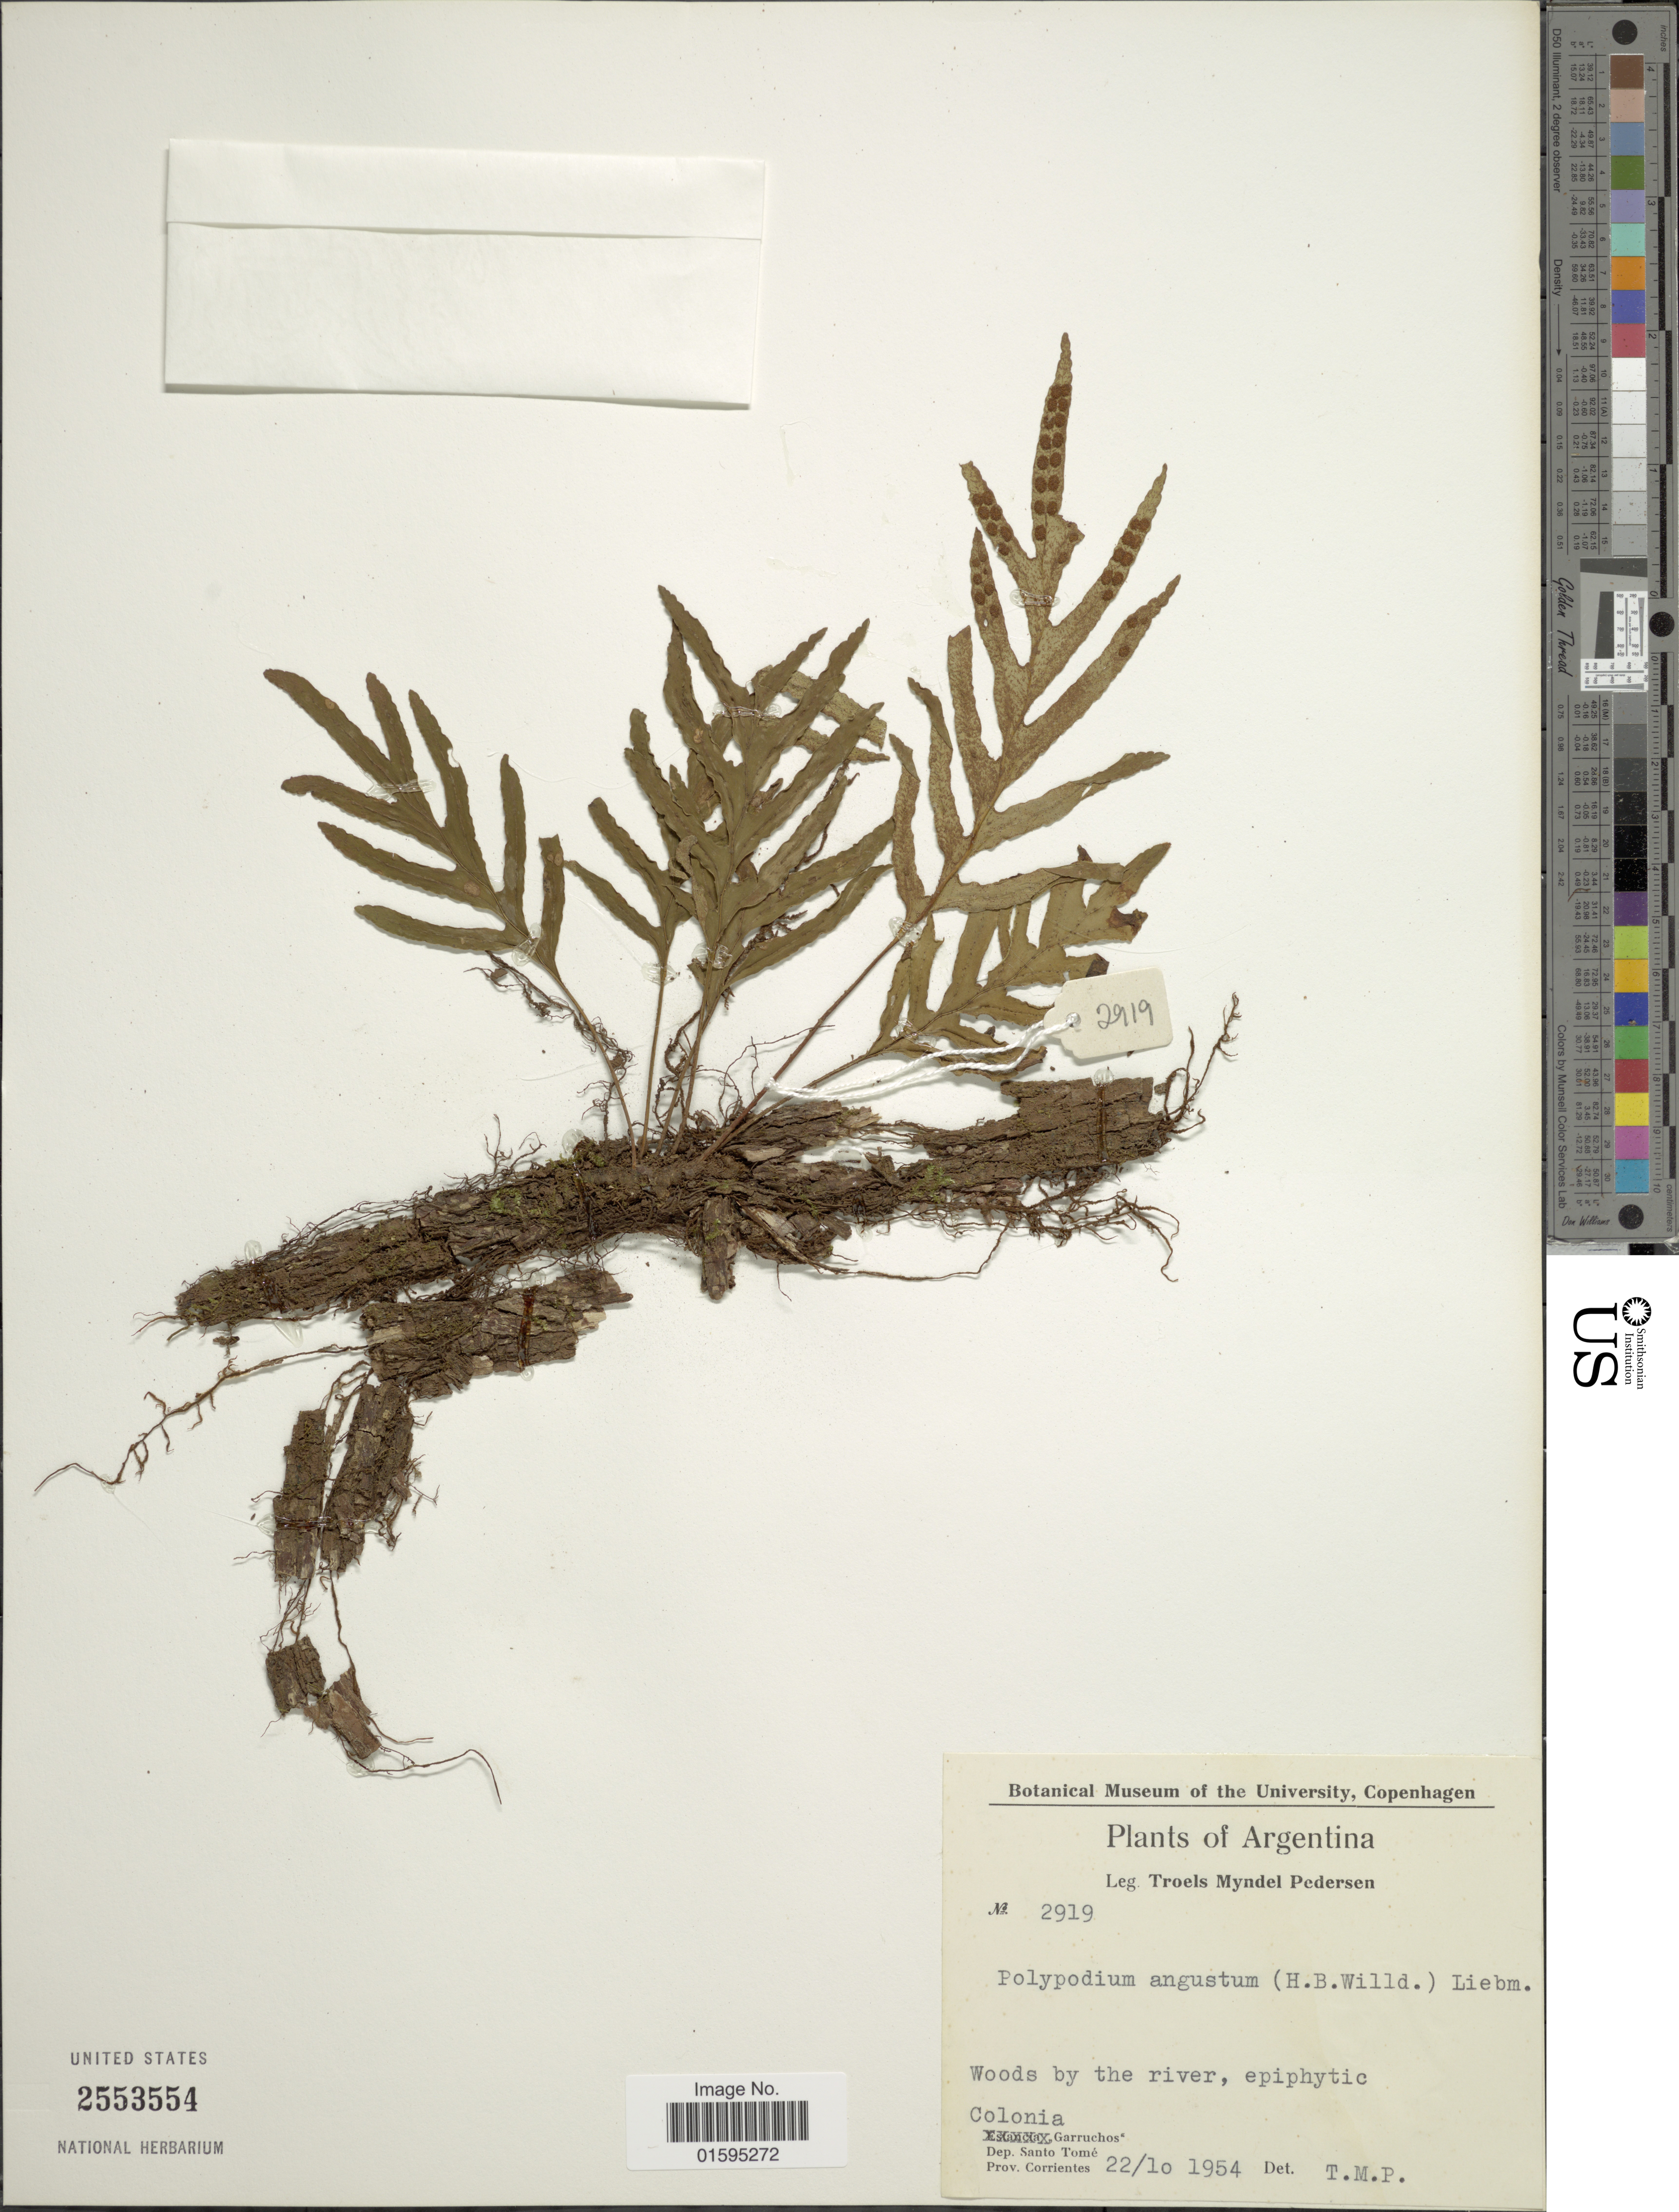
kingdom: Plantae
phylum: Tracheophyta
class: Polypodiopsida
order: Polypodiales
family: Polypodiaceae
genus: Polypodium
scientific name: Polypodium pleopeltifolium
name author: Raddi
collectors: T. Pederson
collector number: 2919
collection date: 1954-10-22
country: Argentina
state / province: Corrientes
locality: Woods by the river, epiphytic, Colonia Garruchos, Dep. Santo Tomé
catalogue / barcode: US 2553554